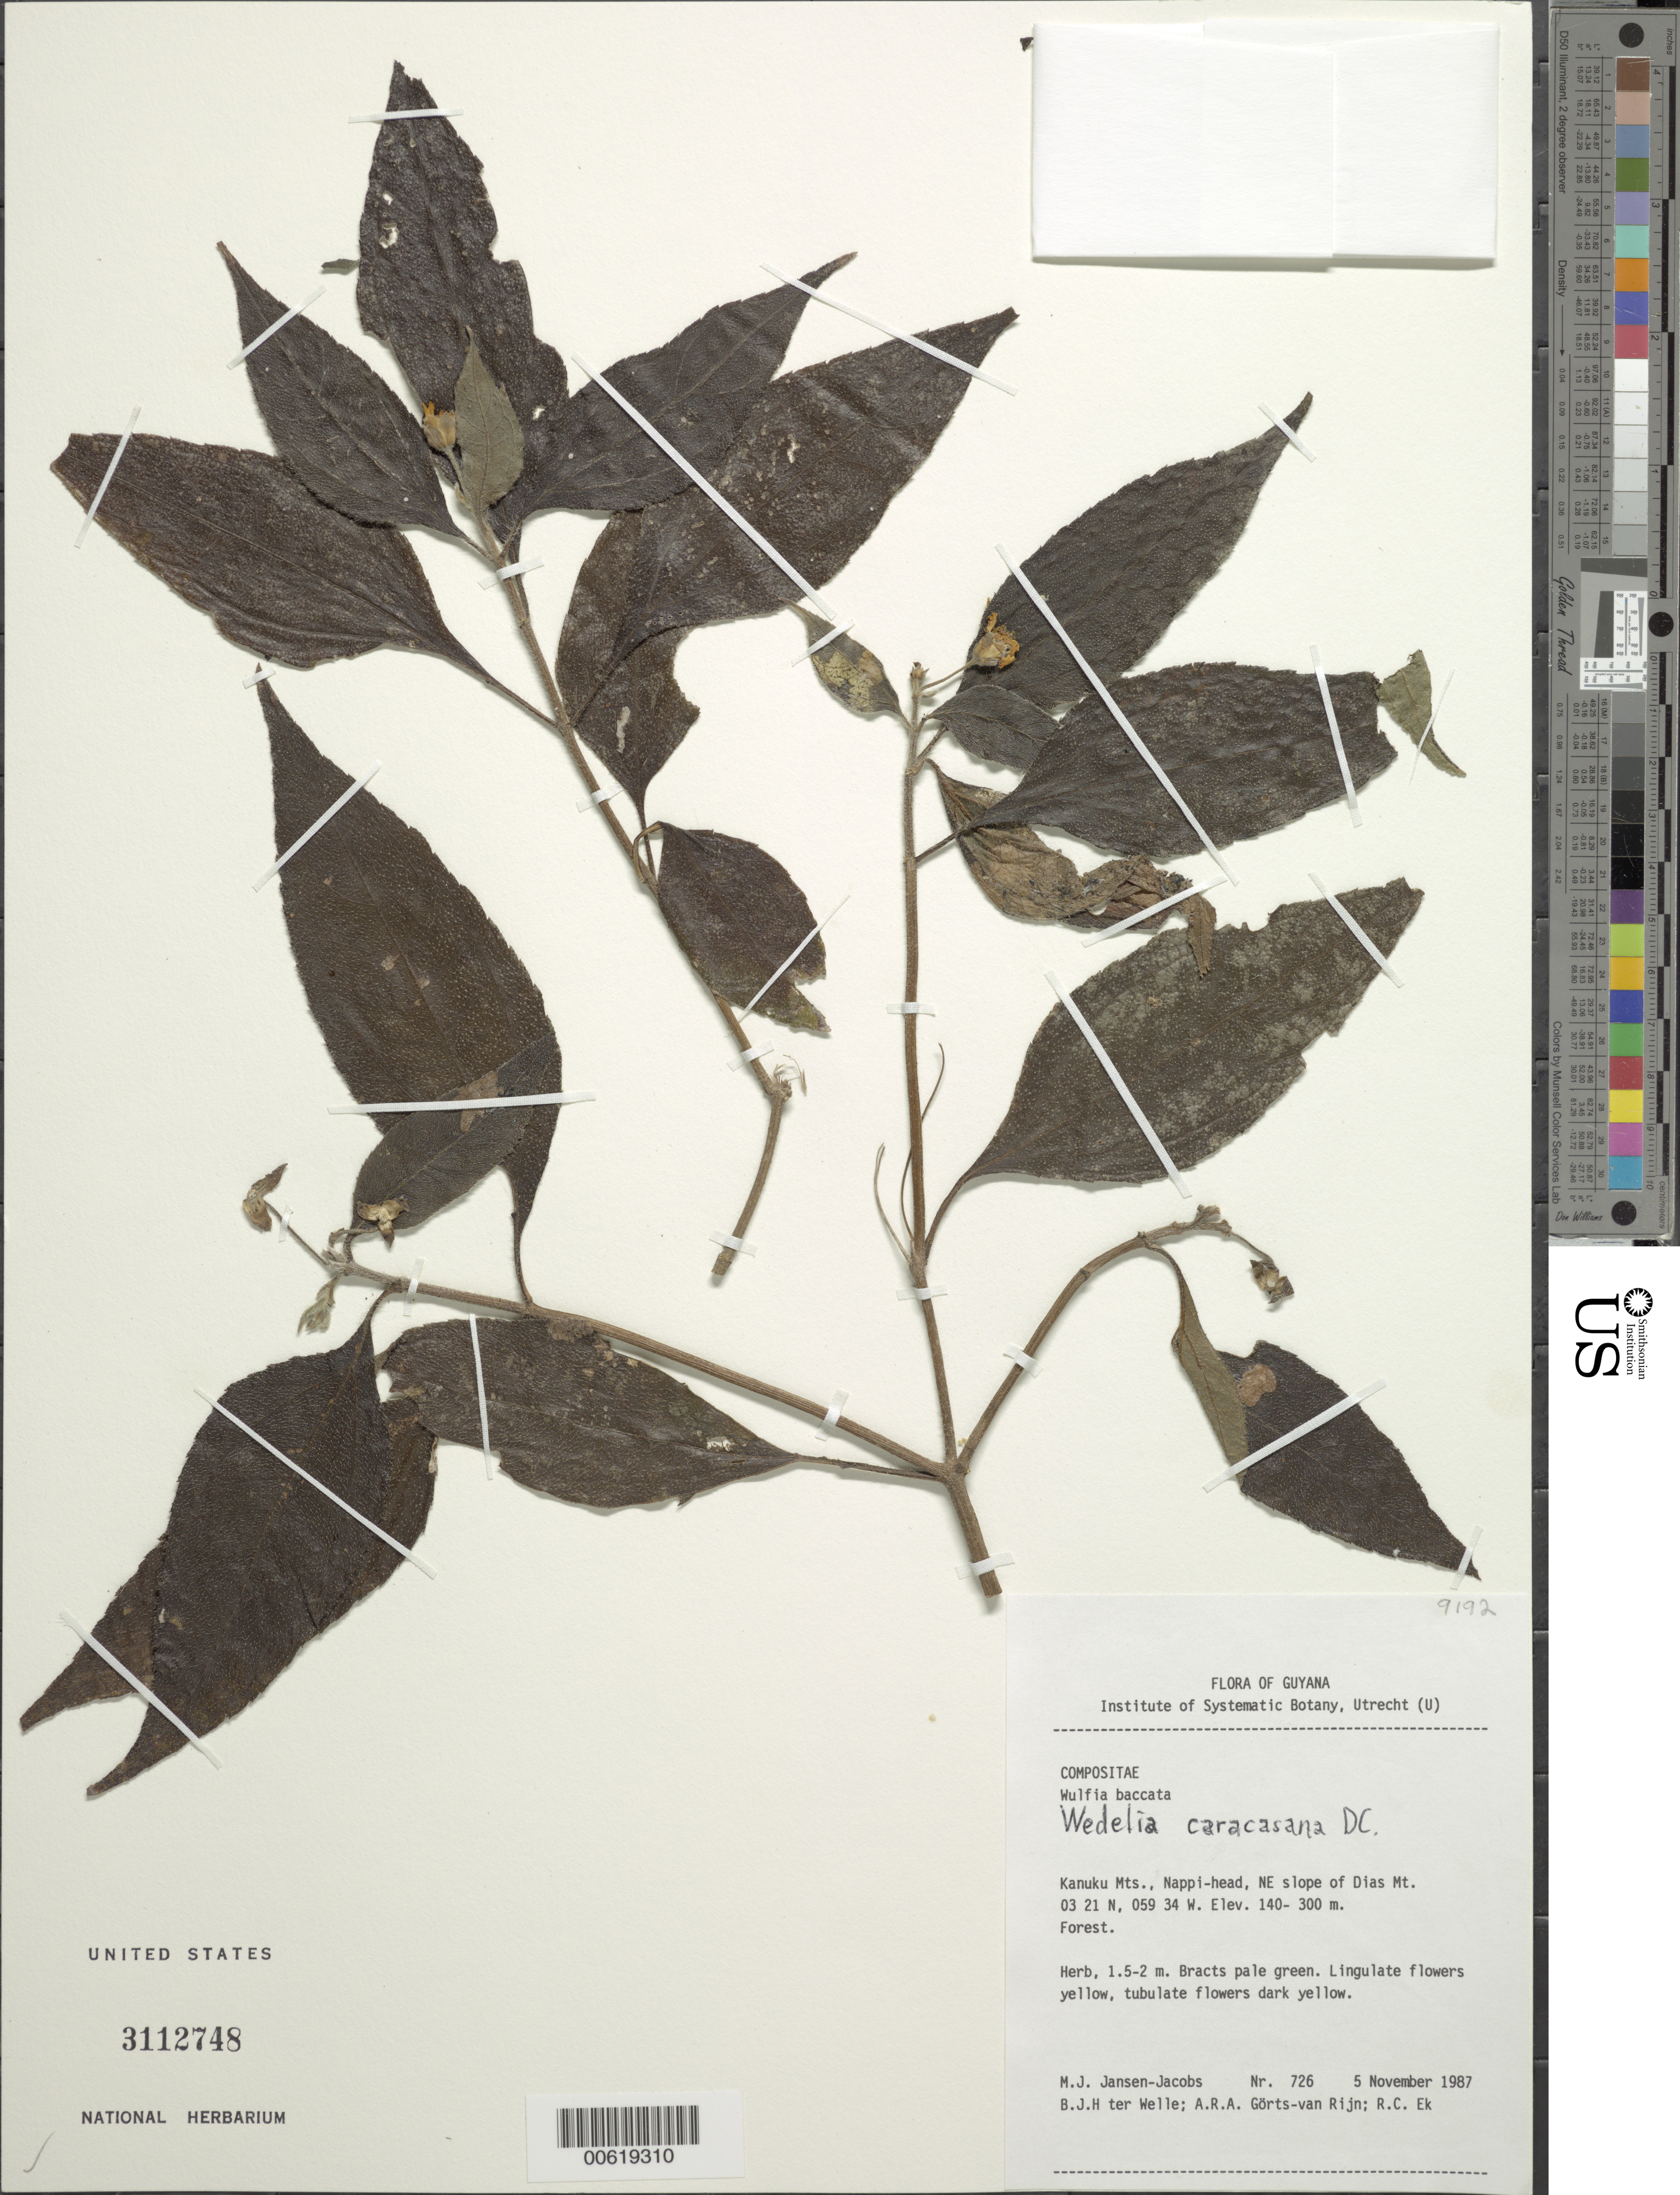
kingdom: Plantae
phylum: Tracheophyta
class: Magnoliopsida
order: Asterales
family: Asteraceae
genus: Wedelia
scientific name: Wedelia calycina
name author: Rich.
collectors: M. J. Jansen-Jacobs, B. Welle, A. .R. A. Görts-van Rijn & R. C. Ek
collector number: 726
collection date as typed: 5-Nov-87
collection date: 1987-11-05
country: Guyana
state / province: U. Takutu-U. Essequibo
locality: Kanuku Mts., Nappi Head, NE slope of Dias Mt.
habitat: Forest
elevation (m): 140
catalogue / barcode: US 3112748